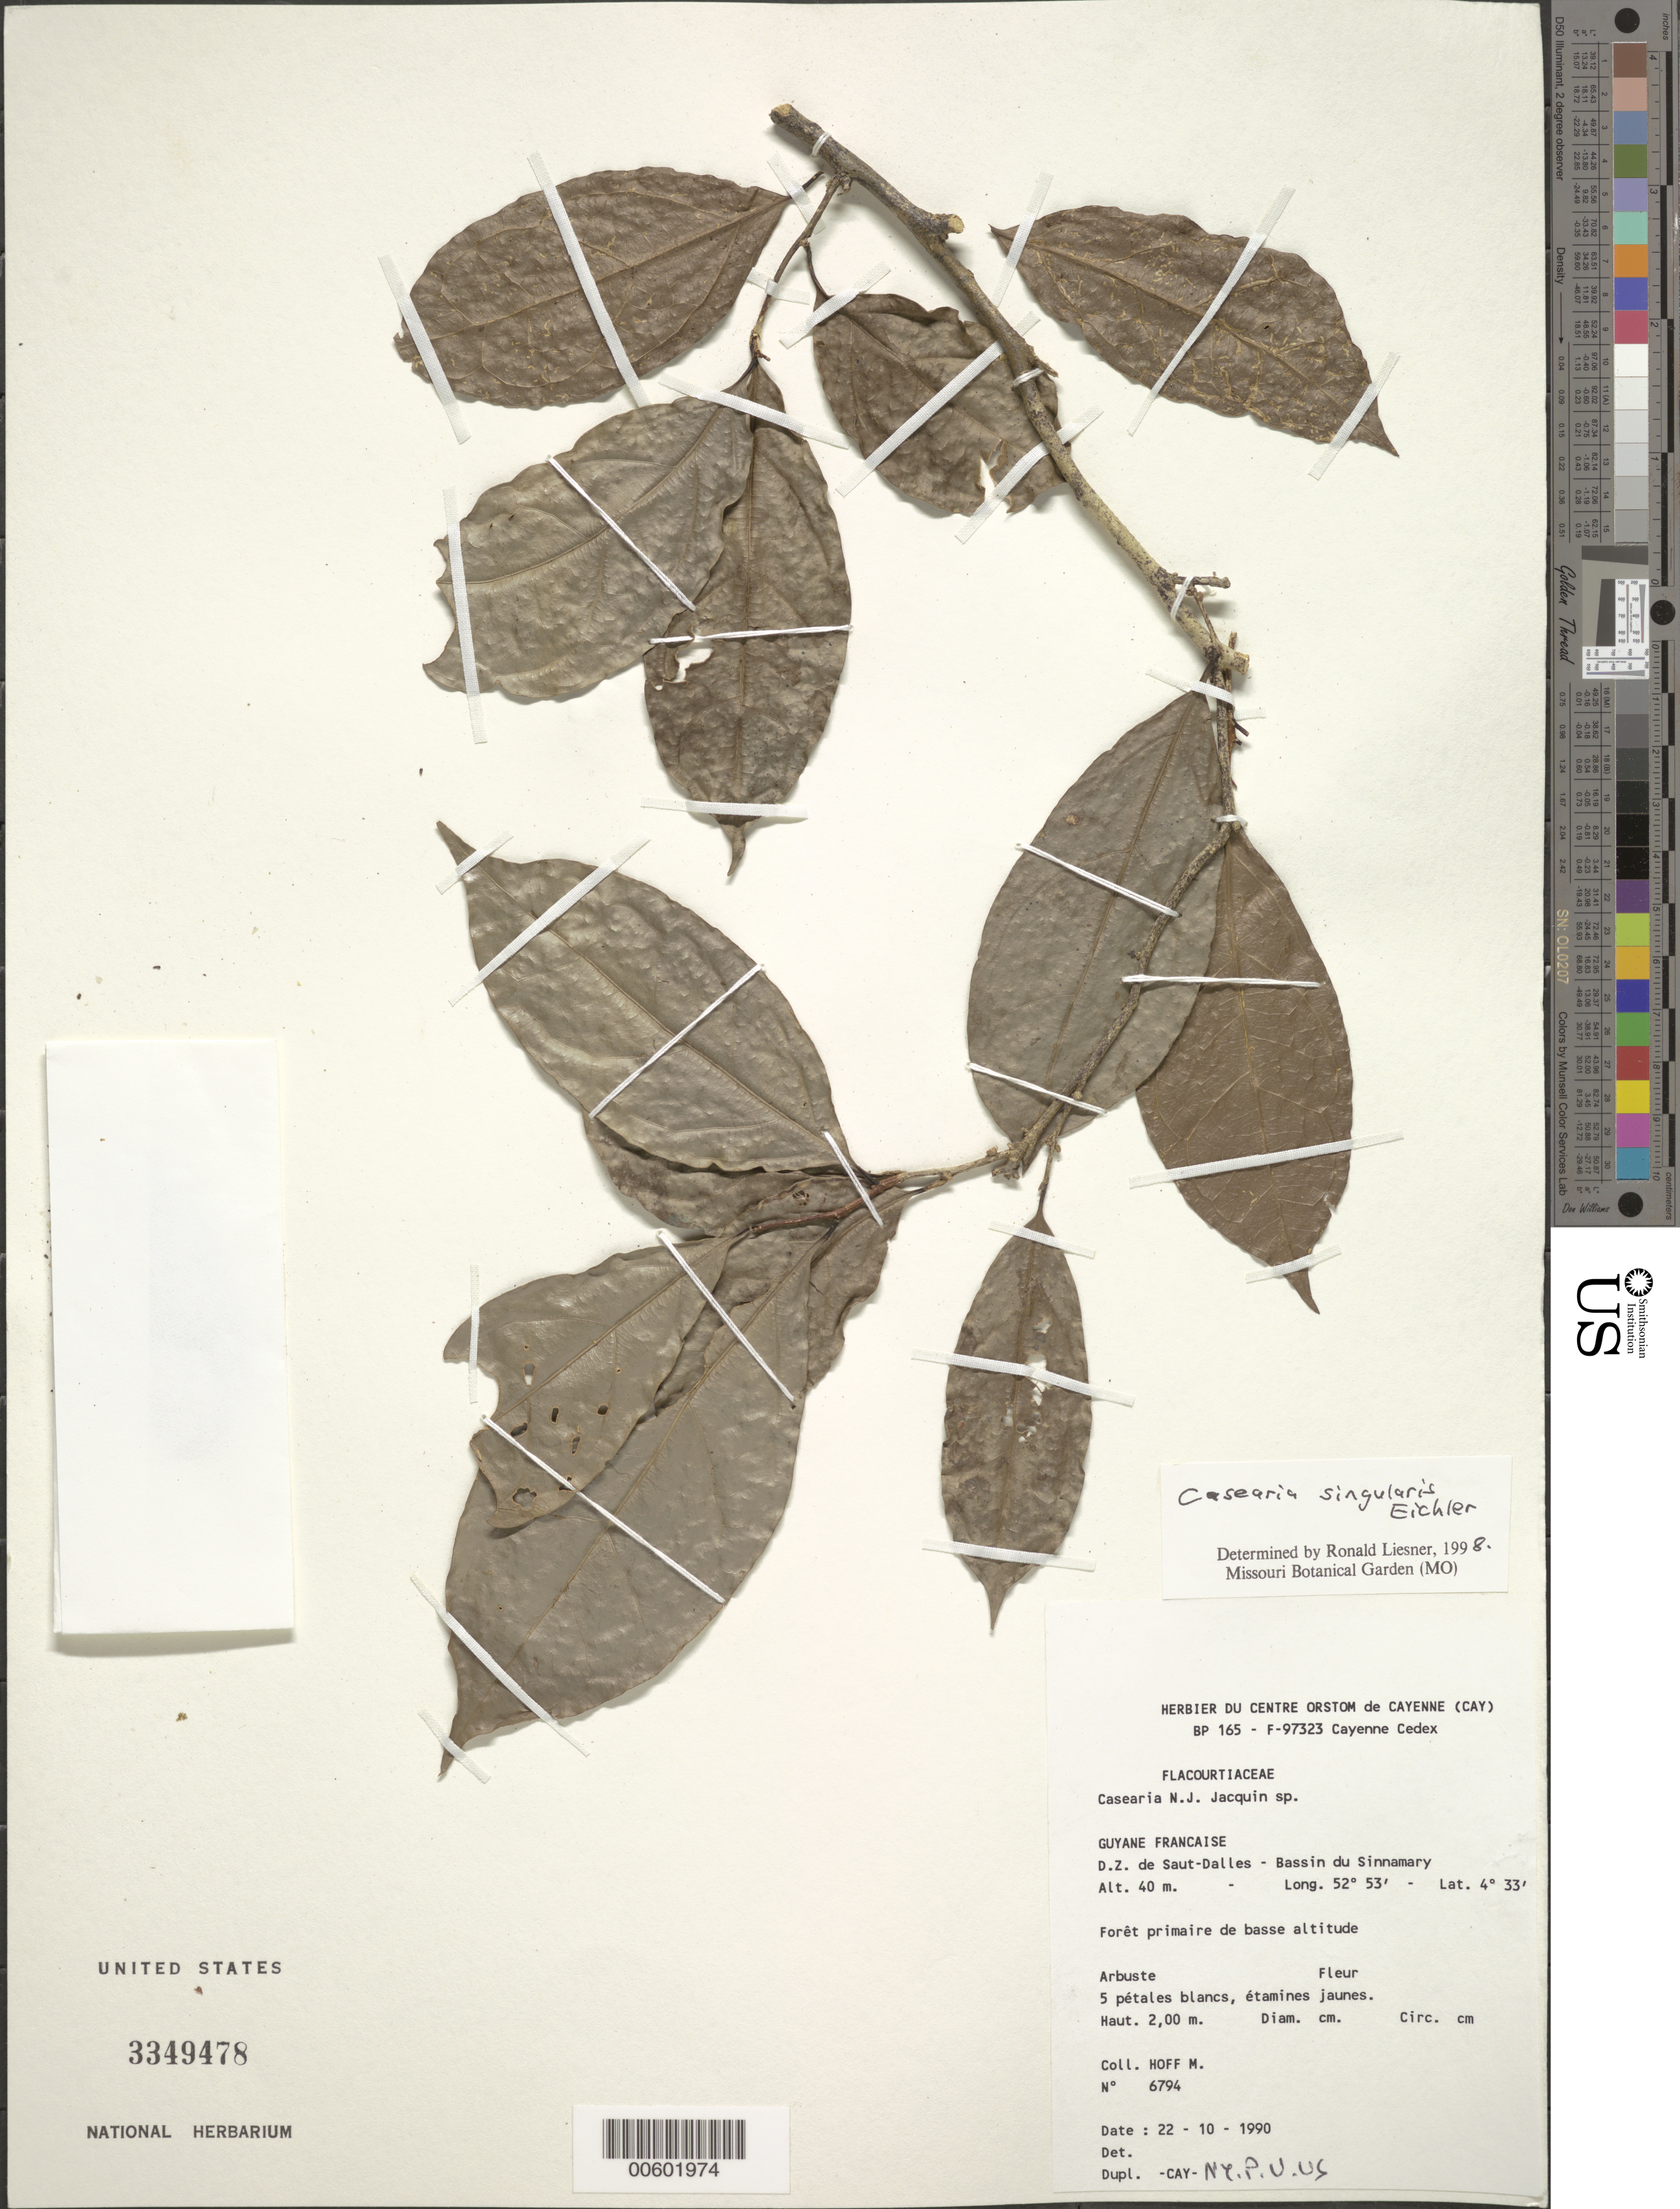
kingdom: Plantae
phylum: Tracheophyta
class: Magnoliopsida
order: Malpighiales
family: Salicaceae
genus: Casearia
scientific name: Casearia singularis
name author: Eichler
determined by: Liesner, R. L.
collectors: M. Hoff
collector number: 6794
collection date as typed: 22-Oct-90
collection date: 1990-10-22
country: French Guiana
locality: Saut-Dalles, D.Z., Bassin du Sinnamary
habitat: Low primary forest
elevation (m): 40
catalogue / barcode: US 3349478